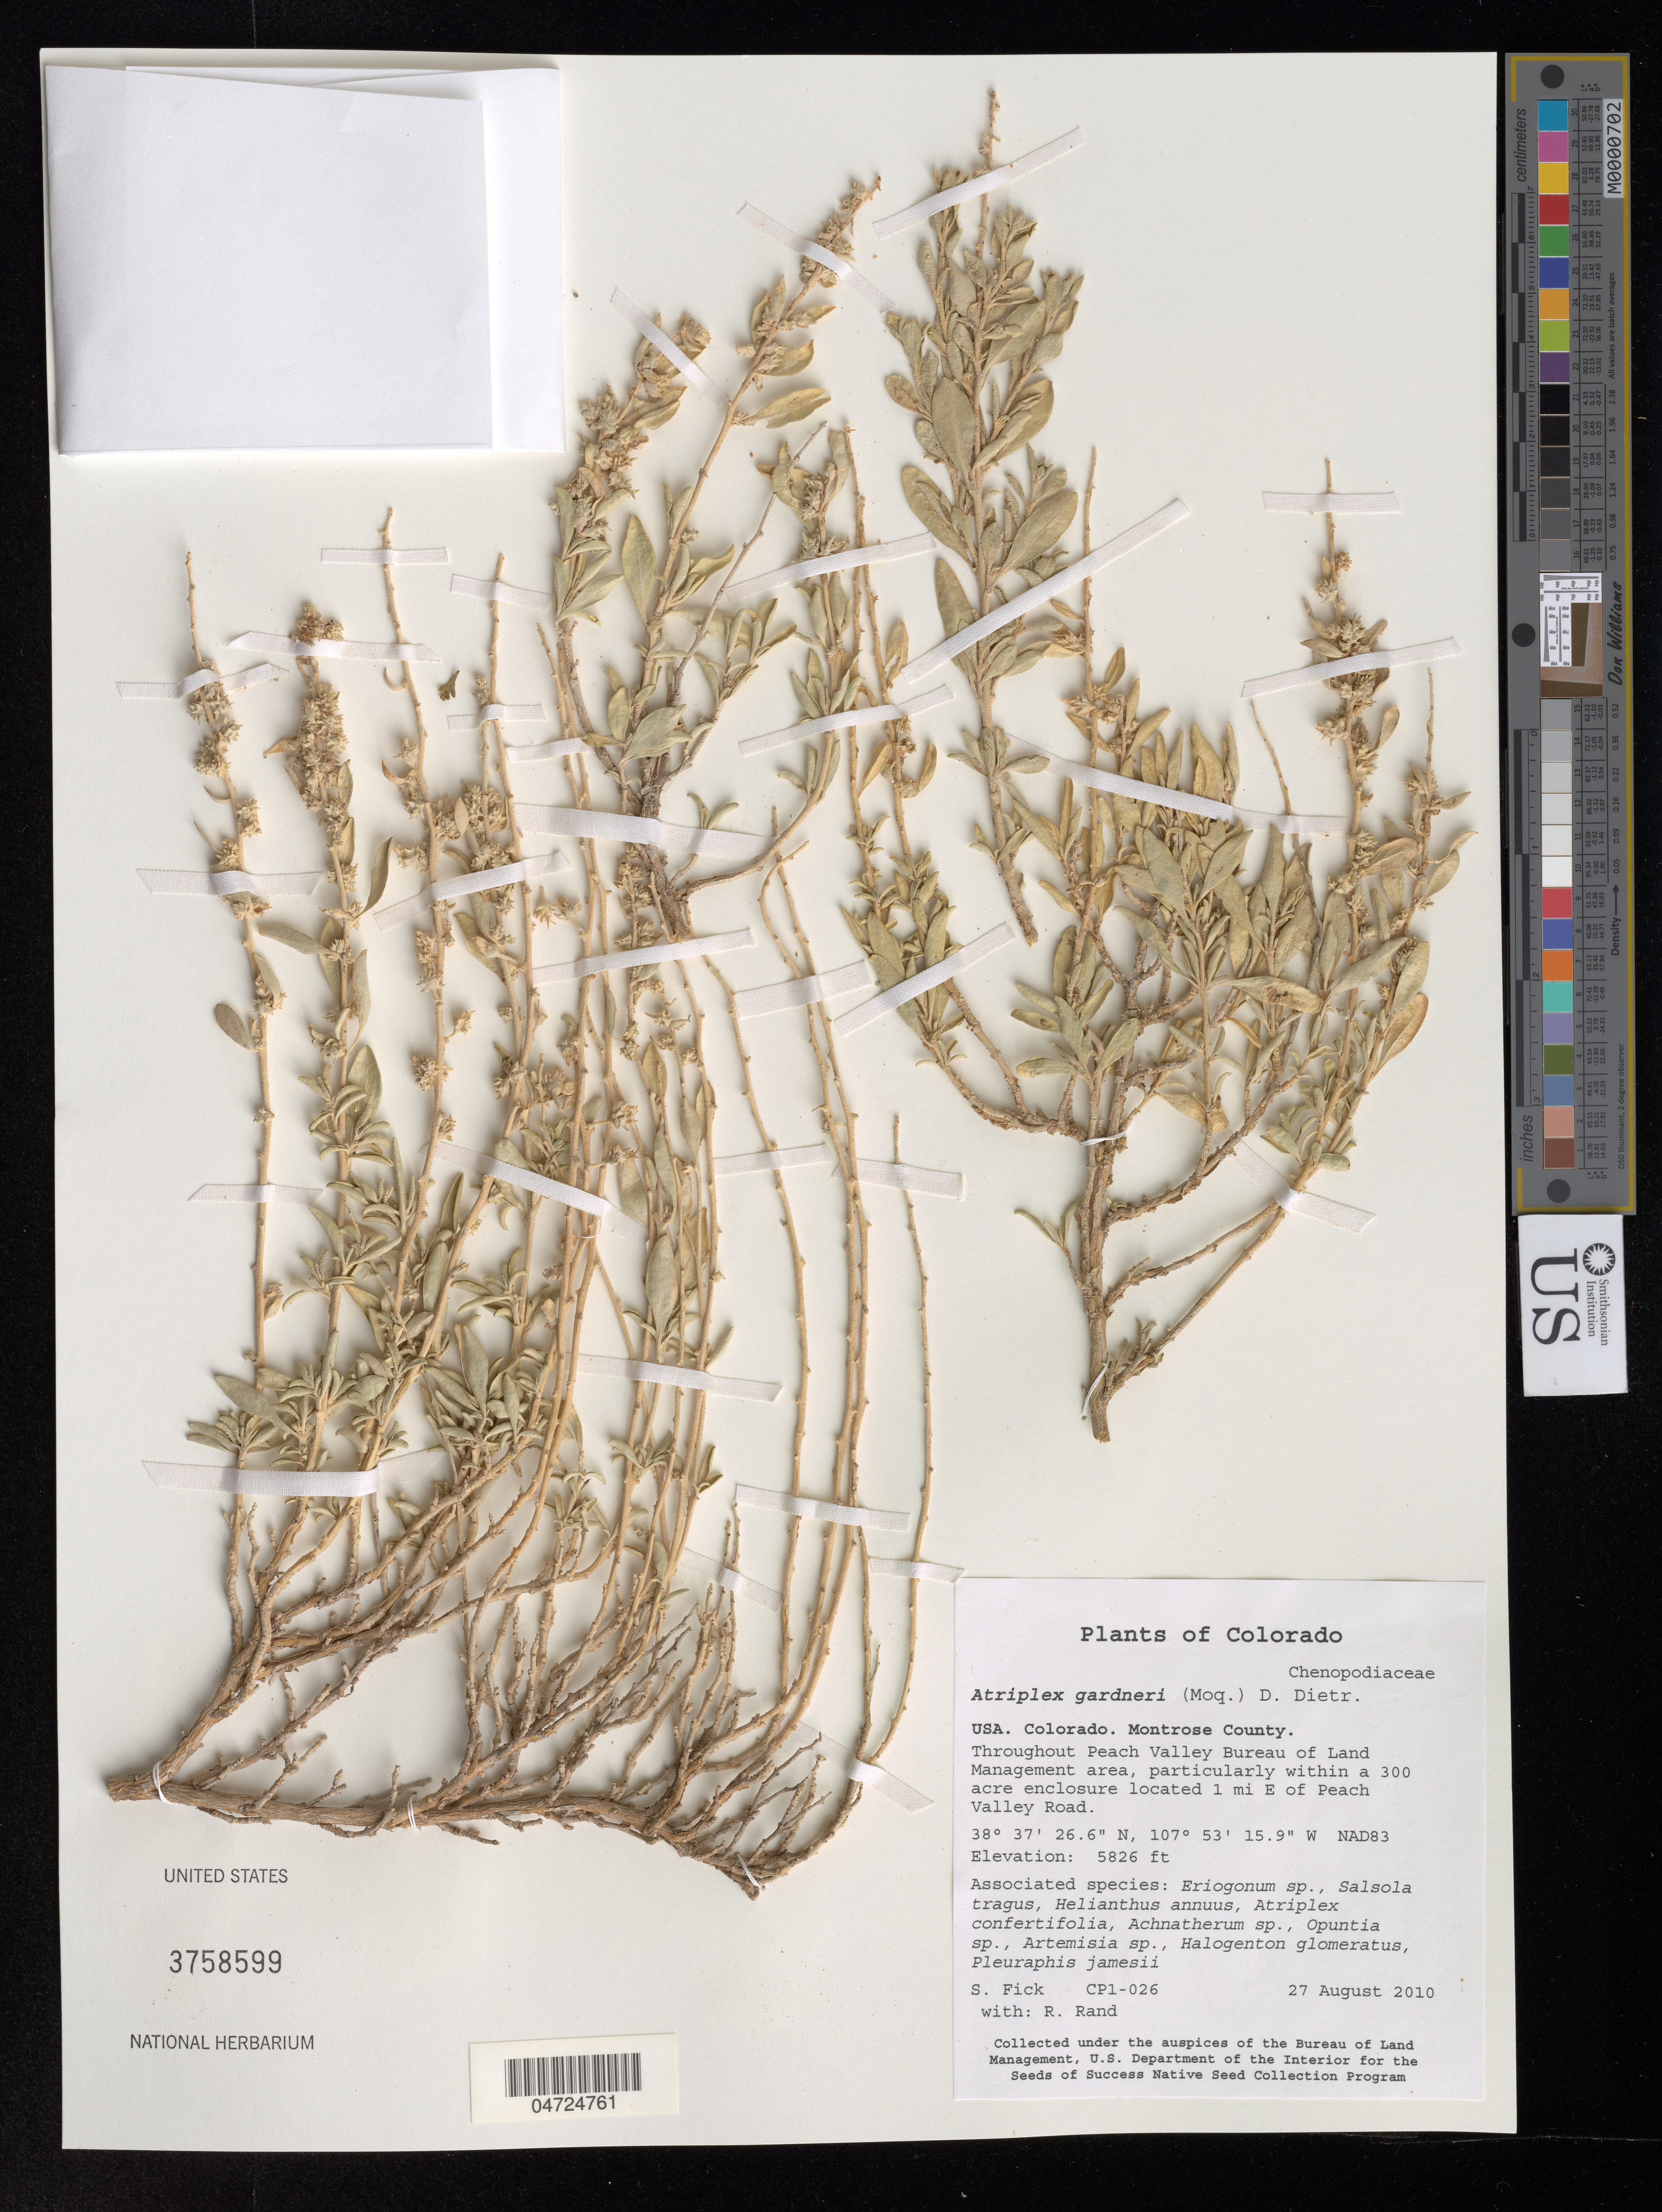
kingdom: Plantae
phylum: Tracheophyta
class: Magnoliopsida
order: Caryophyllales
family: Amaranthaceae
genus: Atriplex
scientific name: Atriplex gardneri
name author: (Moq.) D. Dietr.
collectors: S. Fick & R. Rand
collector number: CP1-026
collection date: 2010-08-27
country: United States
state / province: Colorado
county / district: Montrose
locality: Montrose County. Throughout Peach Valley Bureau of Land Management area, particularly within 300 acre enclosure located 1 mi E of Peach Valley Road.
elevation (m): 1776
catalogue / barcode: US 3758599